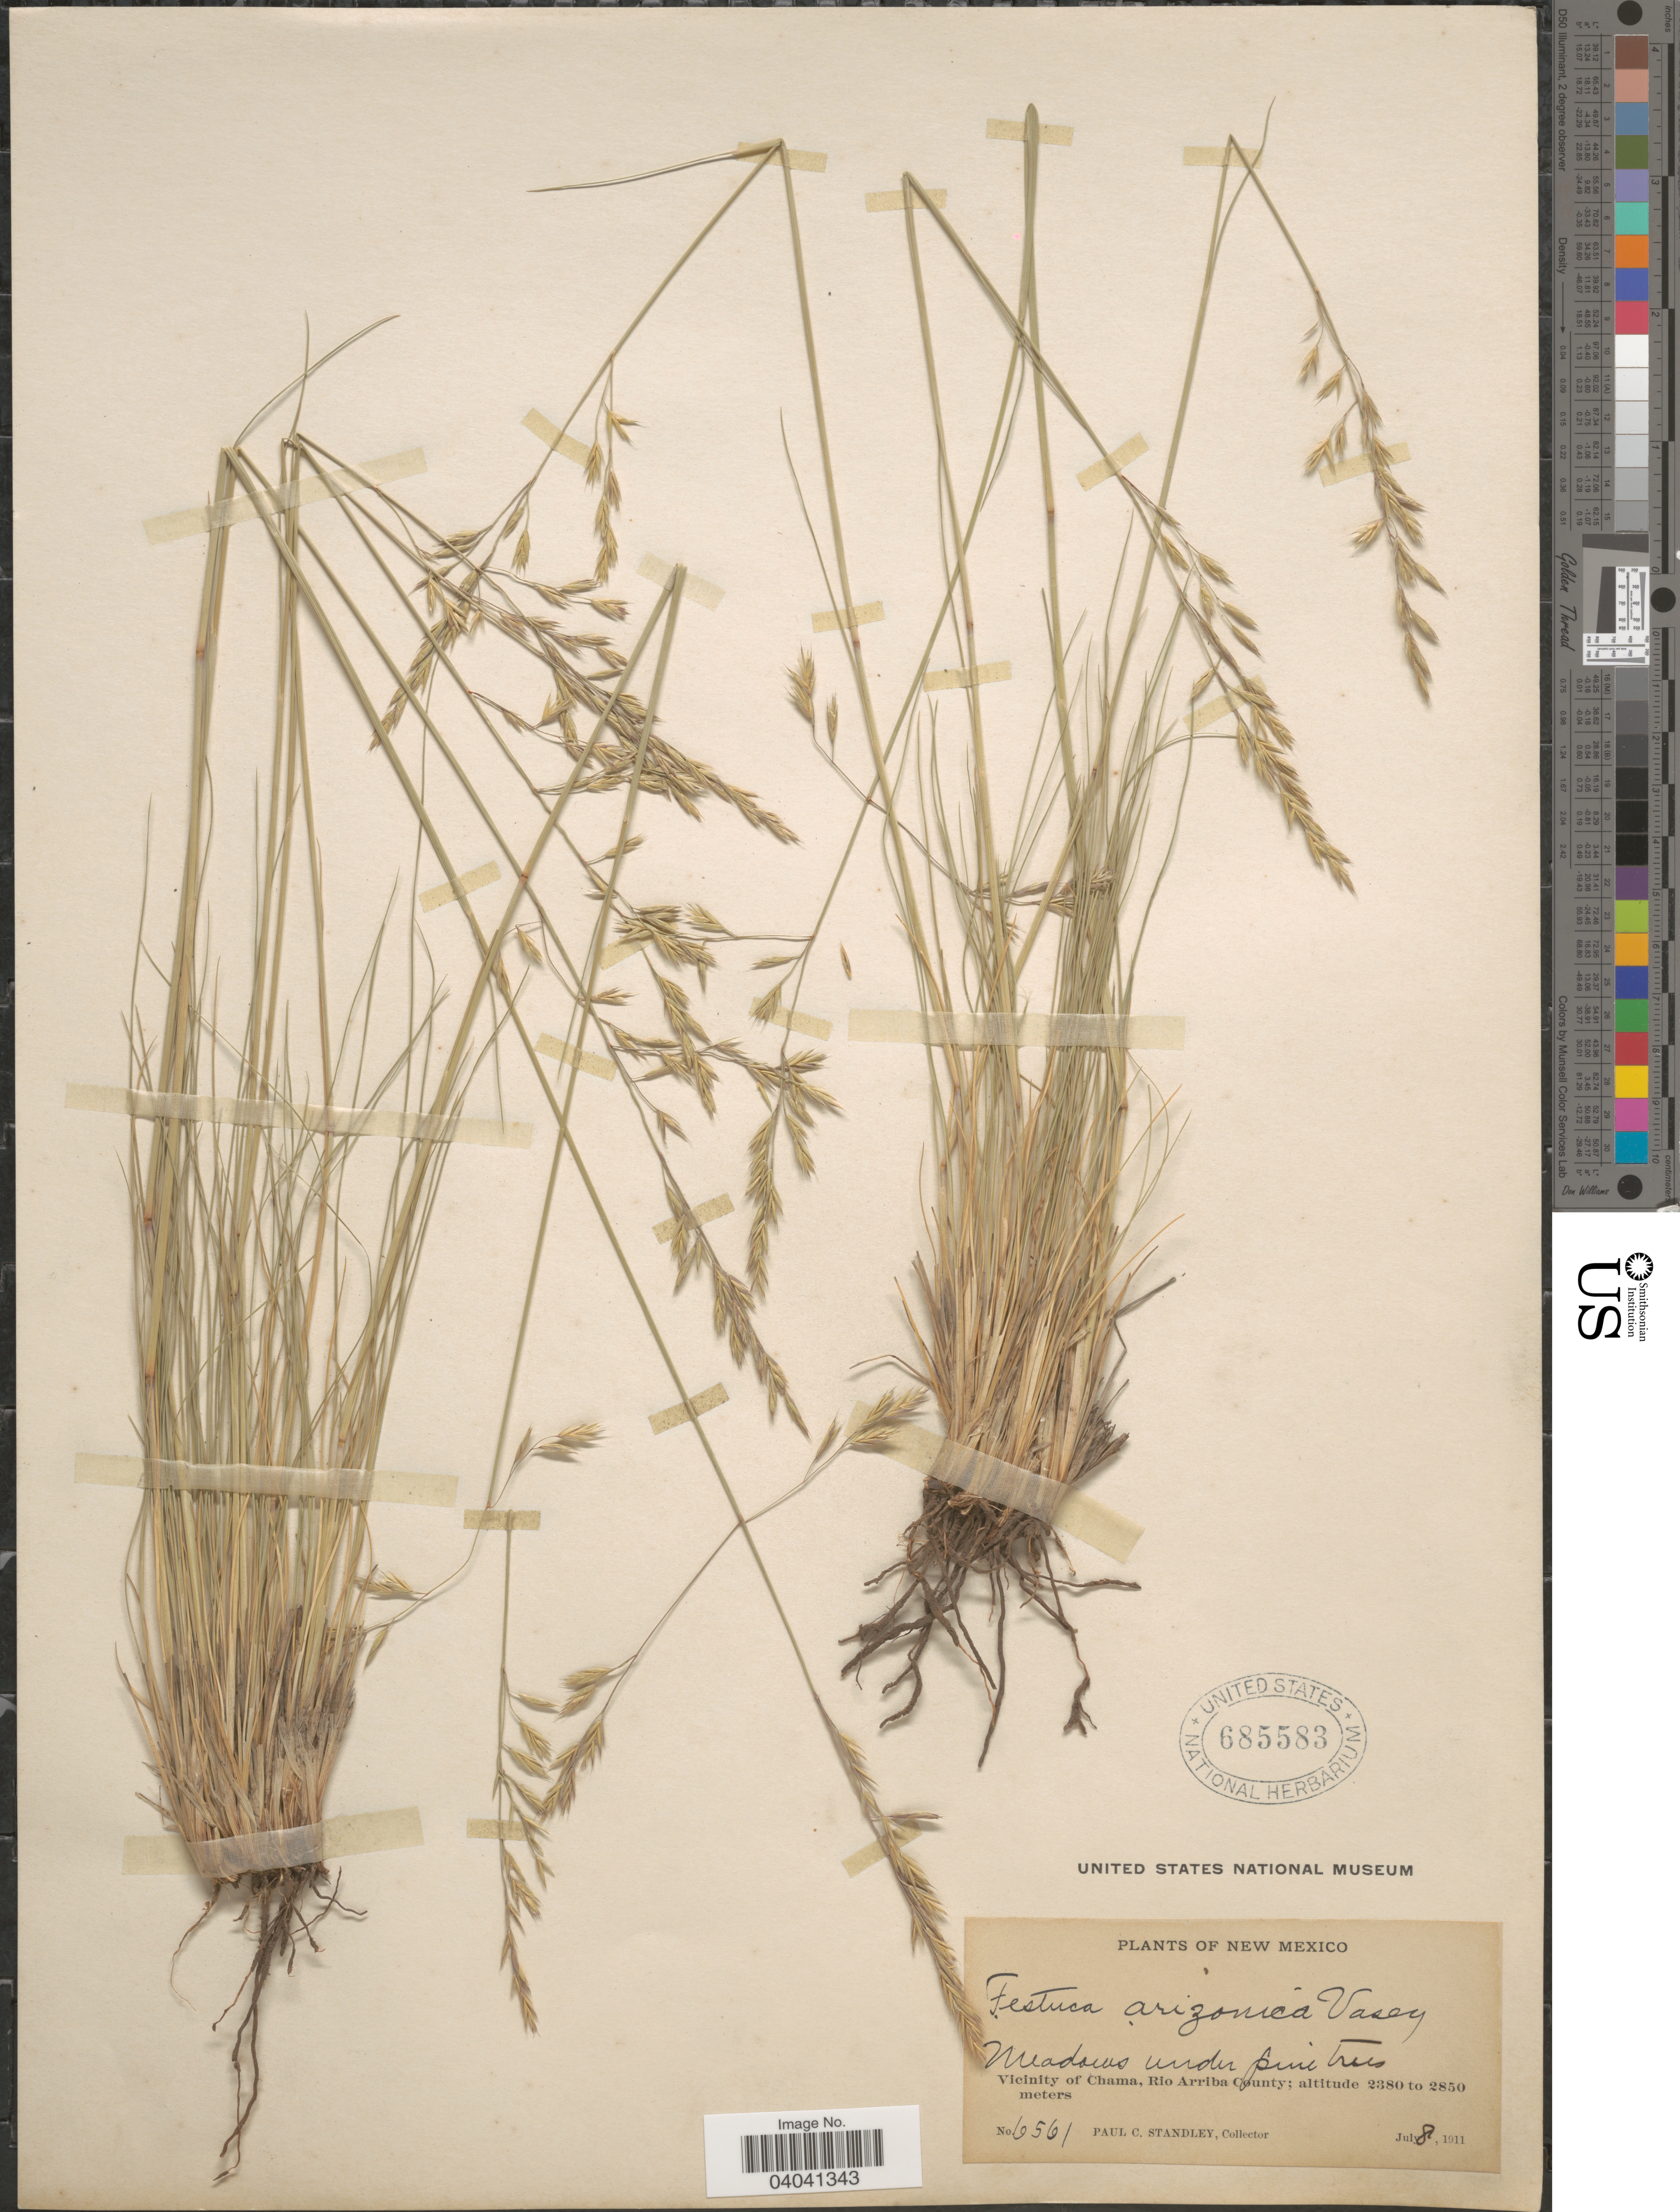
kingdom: Plantae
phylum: Tracheophyta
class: Liliopsida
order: Poales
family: Poaceae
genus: Festuca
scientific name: Festuca arizonica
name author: Vasey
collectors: P. C. Standley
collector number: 6561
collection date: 1911-07-08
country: United States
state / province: New Mexico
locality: Vicinity of Chama, Rio Arriba County.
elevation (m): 2380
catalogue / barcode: US 685583